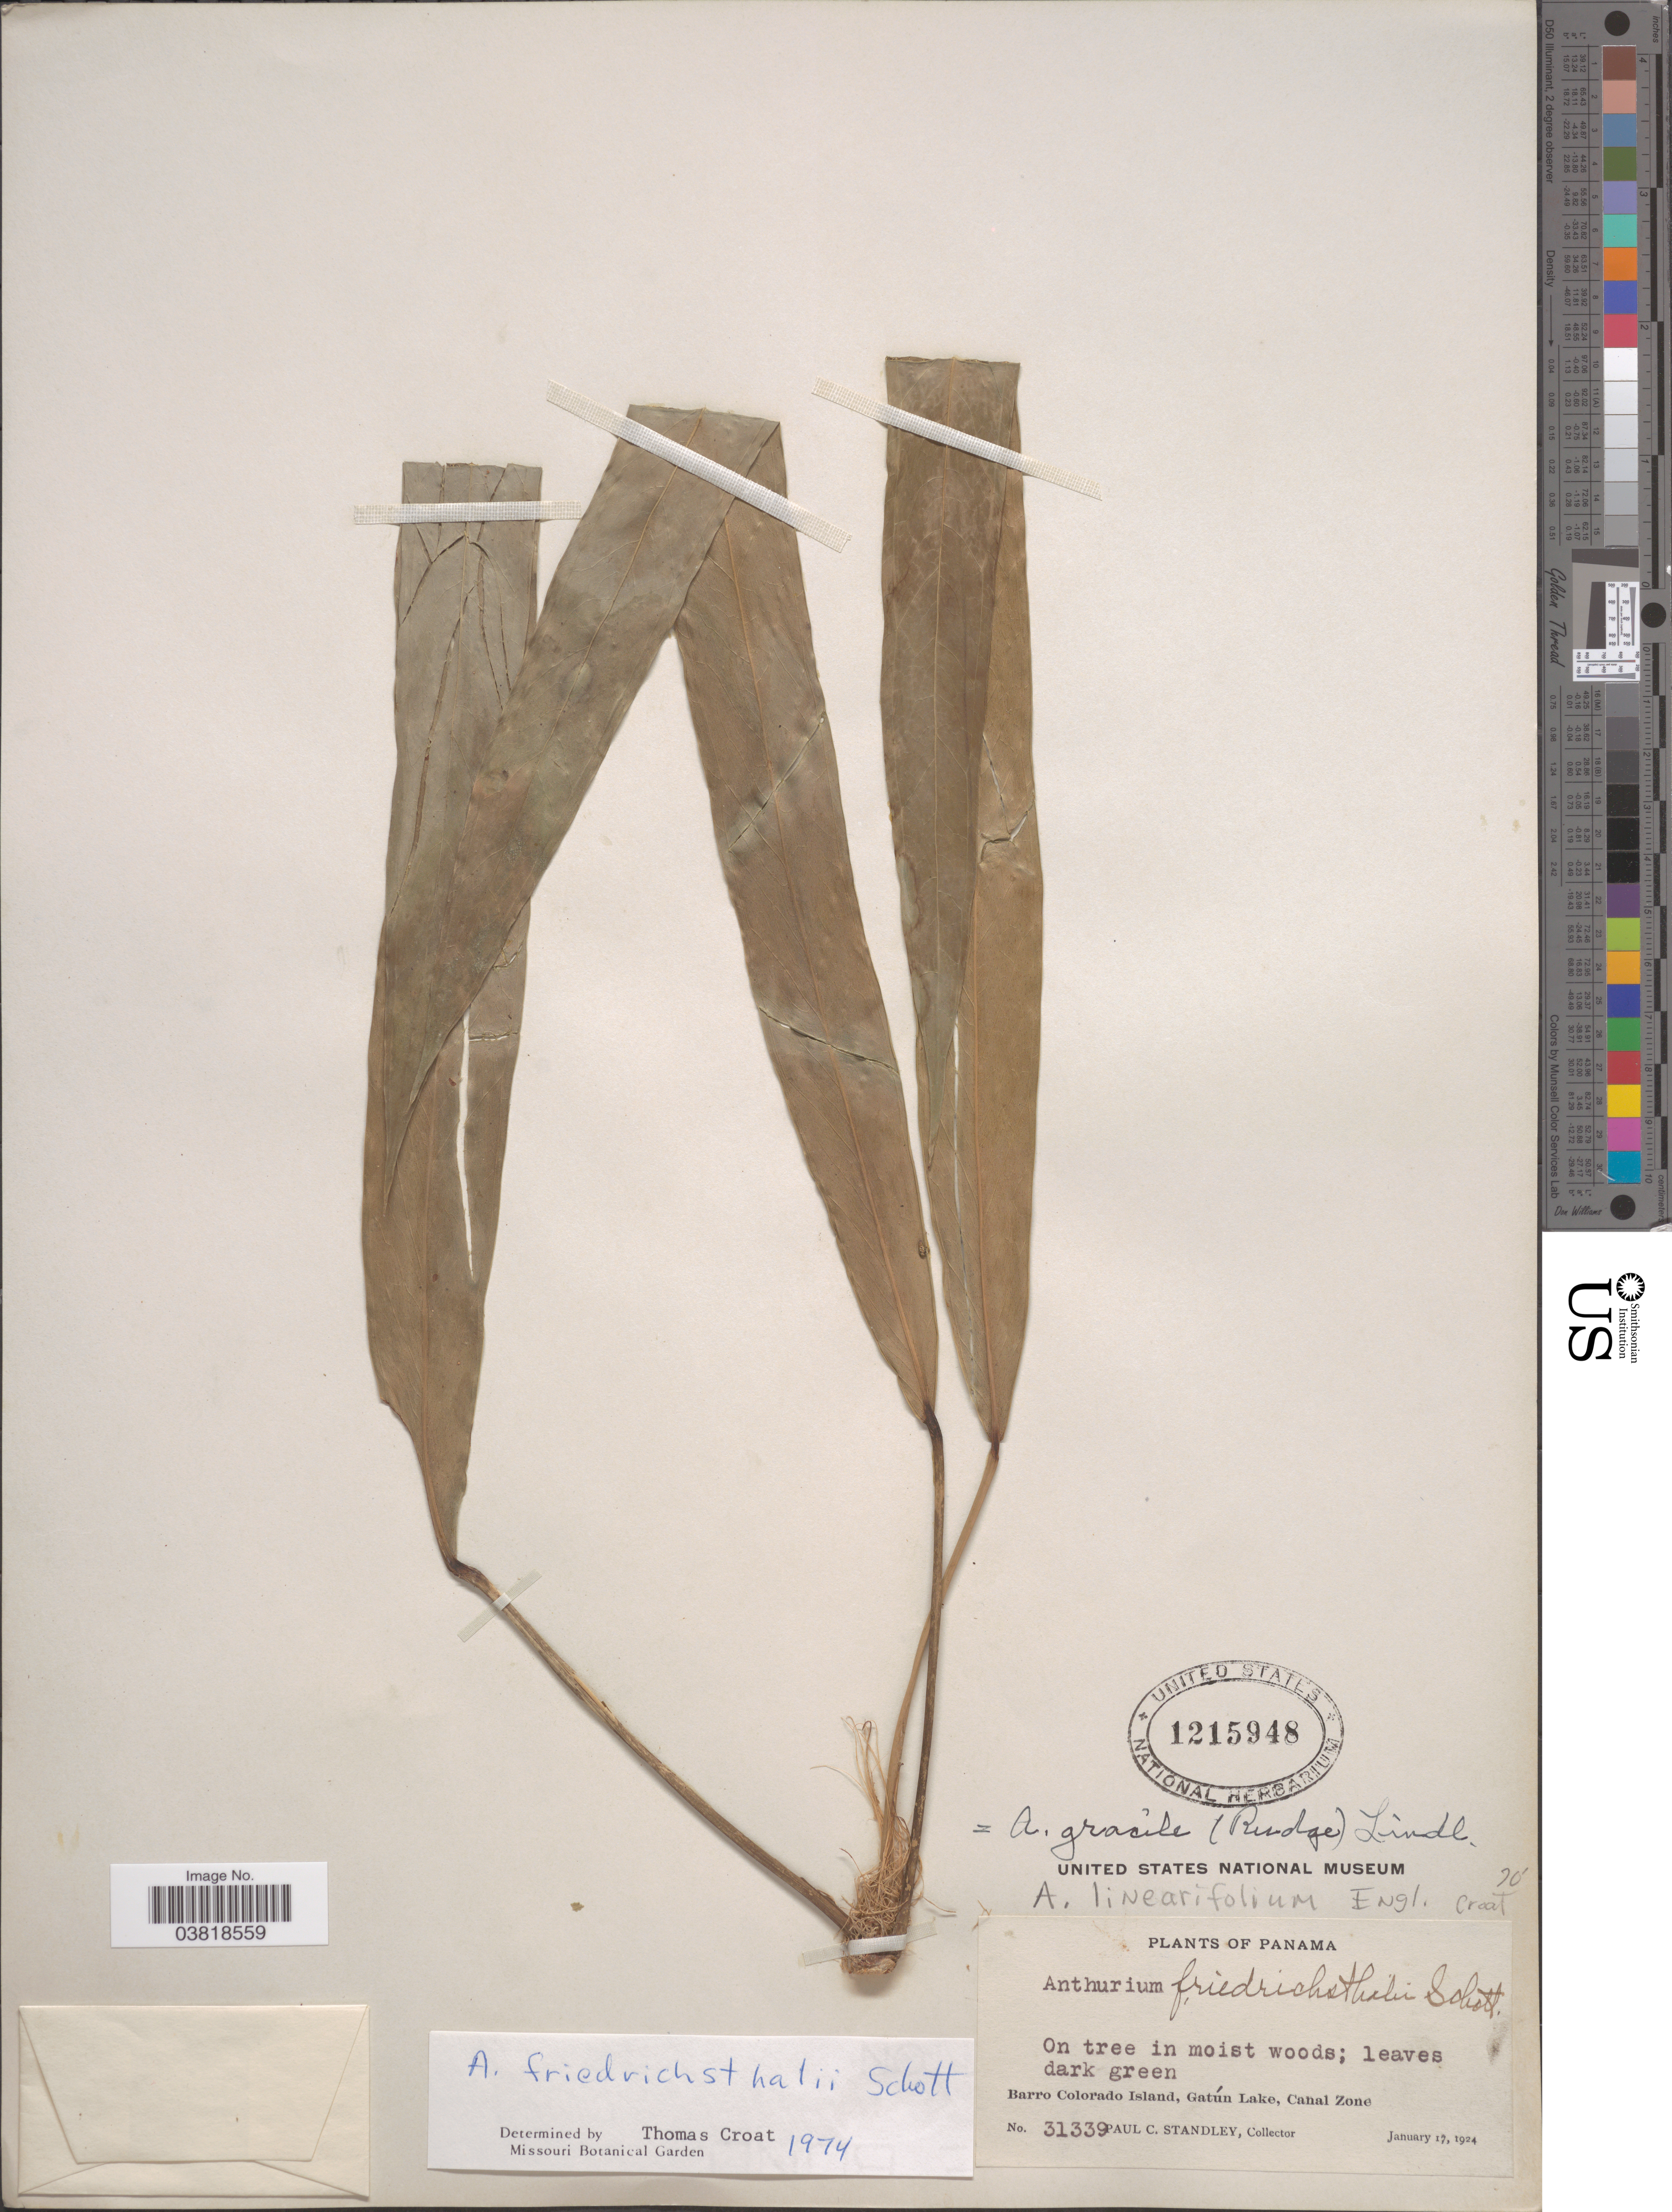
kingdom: Plantae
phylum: Tracheophyta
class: Liliopsida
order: Alismatales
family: Araceae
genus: Anthurium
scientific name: Anthurium friedrichsthalii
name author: Schott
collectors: P. C. Standley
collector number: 31339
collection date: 1924-01-17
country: Panama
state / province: Panamá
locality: Barro Colorado Island, Gatún Lake, Canal Zone.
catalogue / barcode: US 1215948